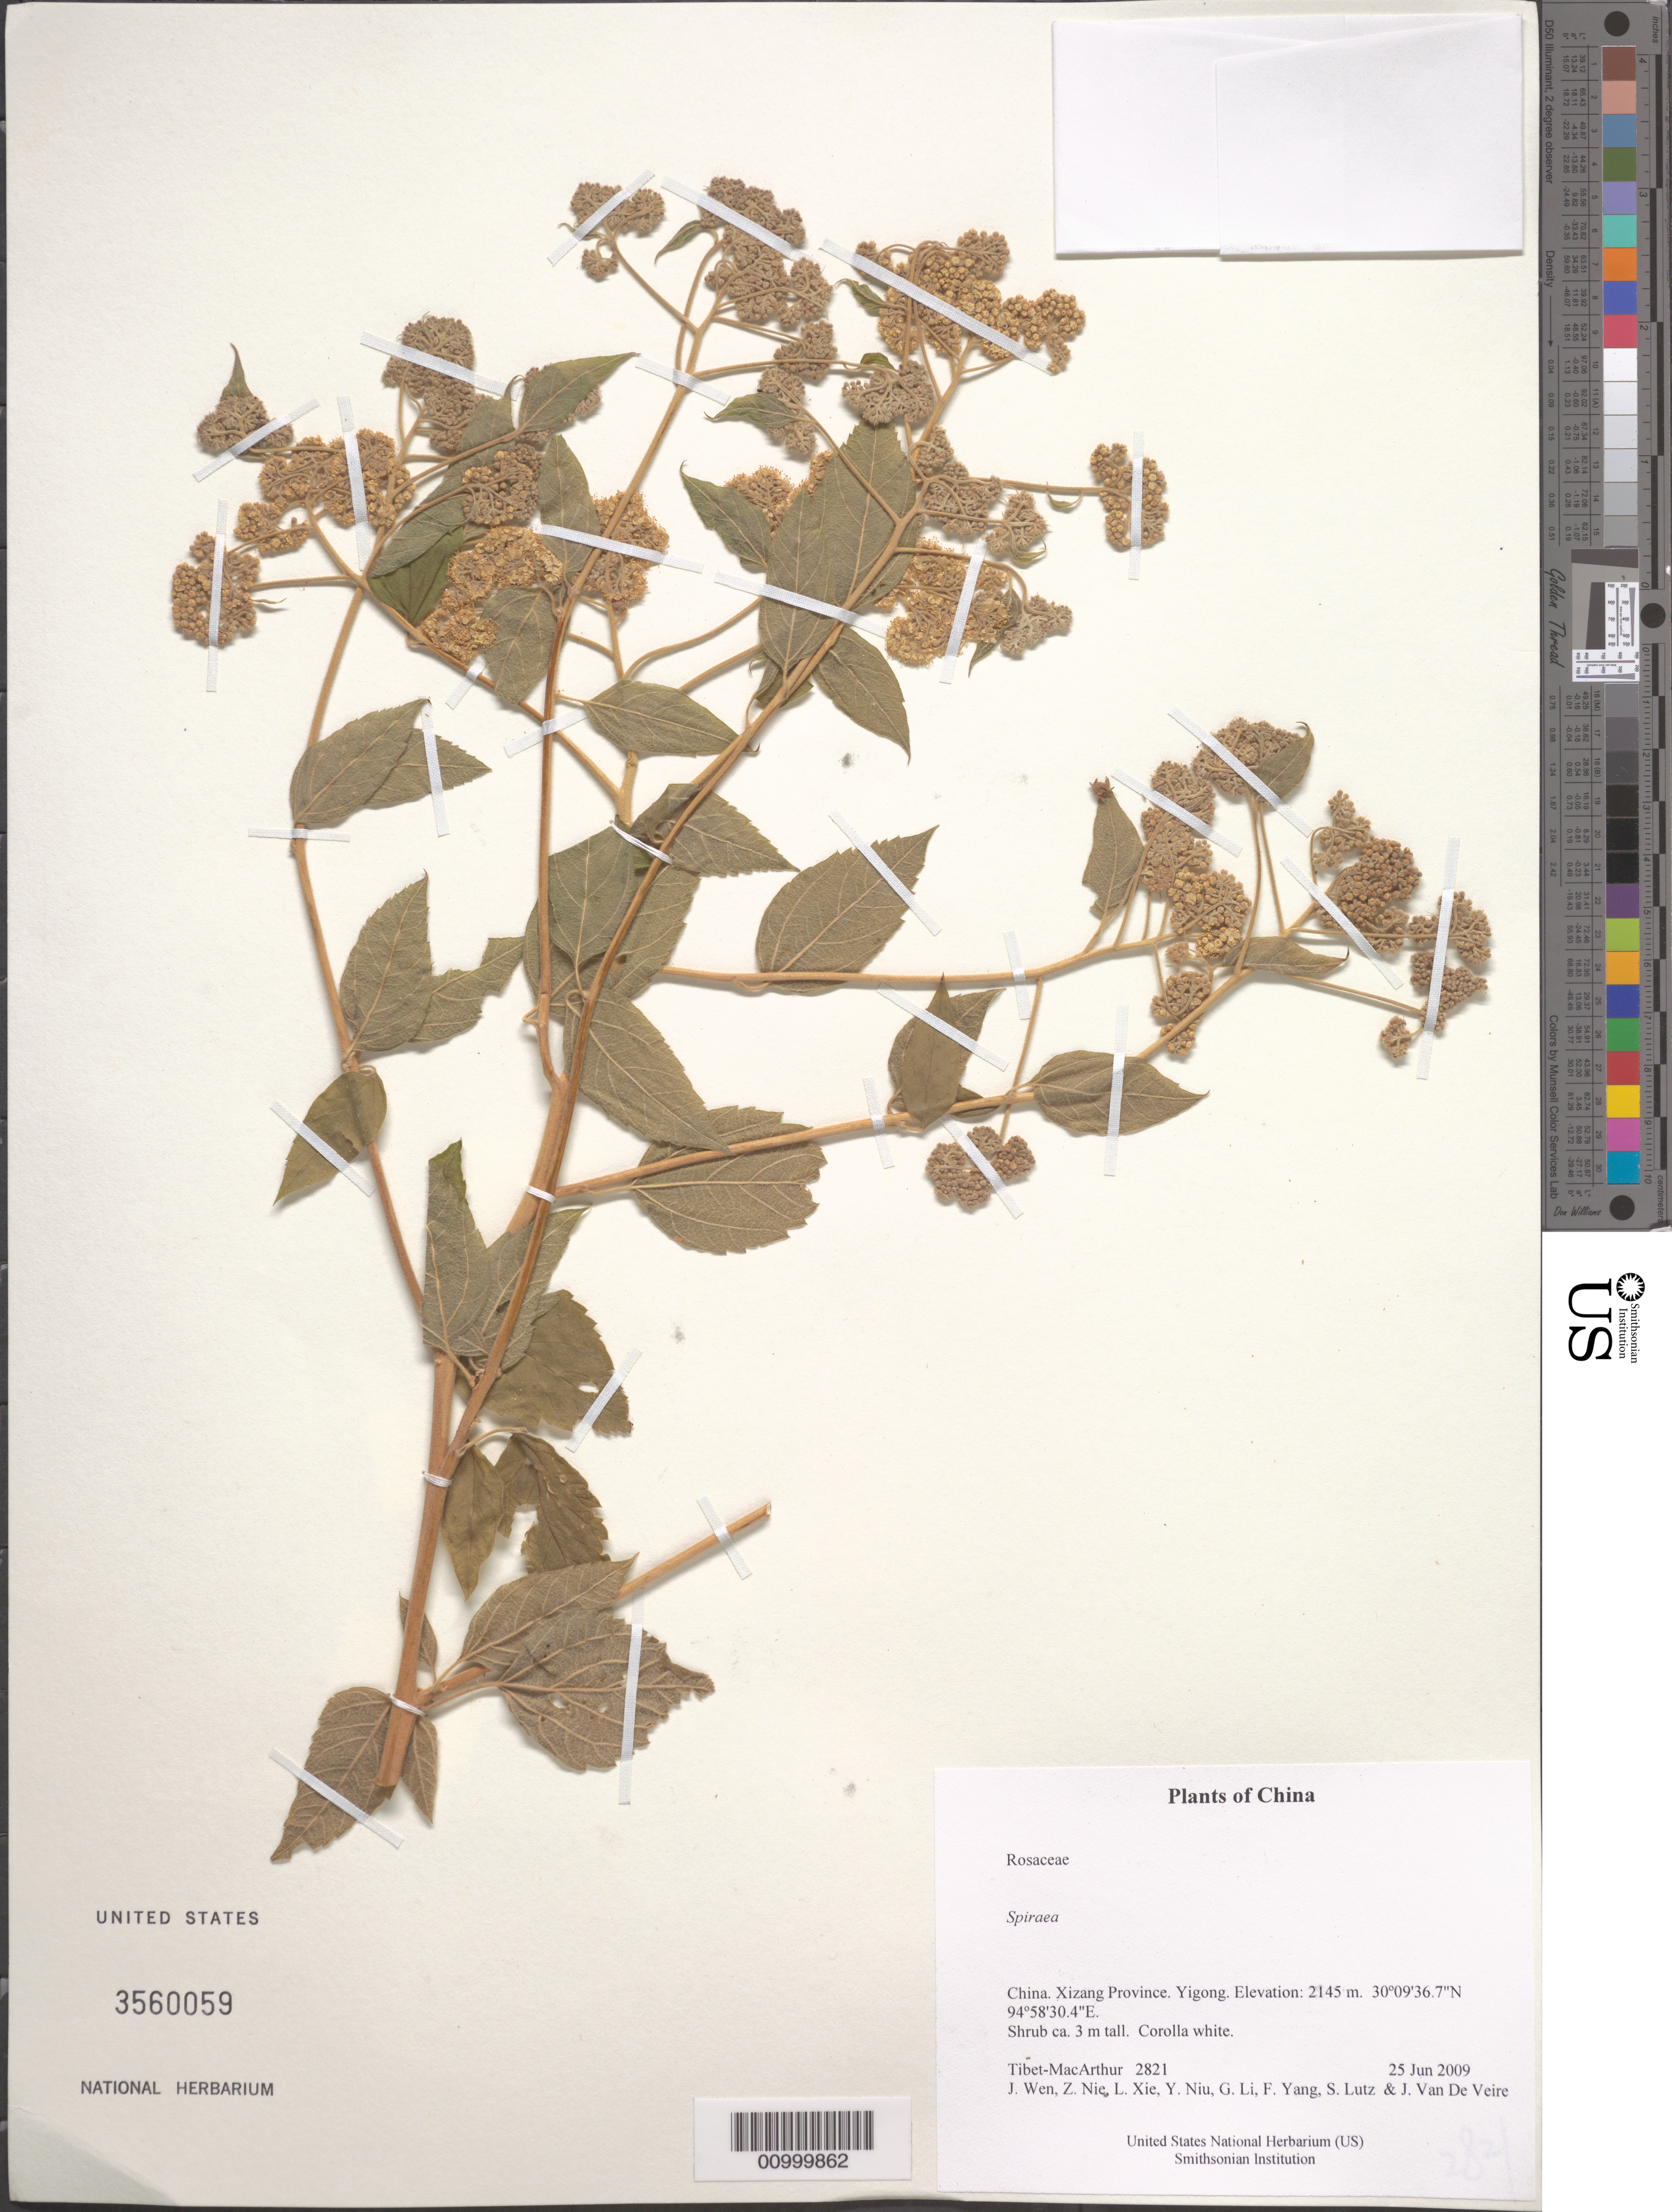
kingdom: Plantae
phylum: Tracheophyta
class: Magnoliopsida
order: Rosales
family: Rosaceae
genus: Spiraea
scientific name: Spiraea sp.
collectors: Tibet-MacArthur, J. Wen, Z. Nie, L. Xie, Y. Niu, G. Li, F. Yang, S. Lutz & J. Van De Veire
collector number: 2821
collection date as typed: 25 Jun 2009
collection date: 2009-06-25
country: China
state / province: Xizang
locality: Yigong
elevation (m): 2145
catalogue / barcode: US 3560059